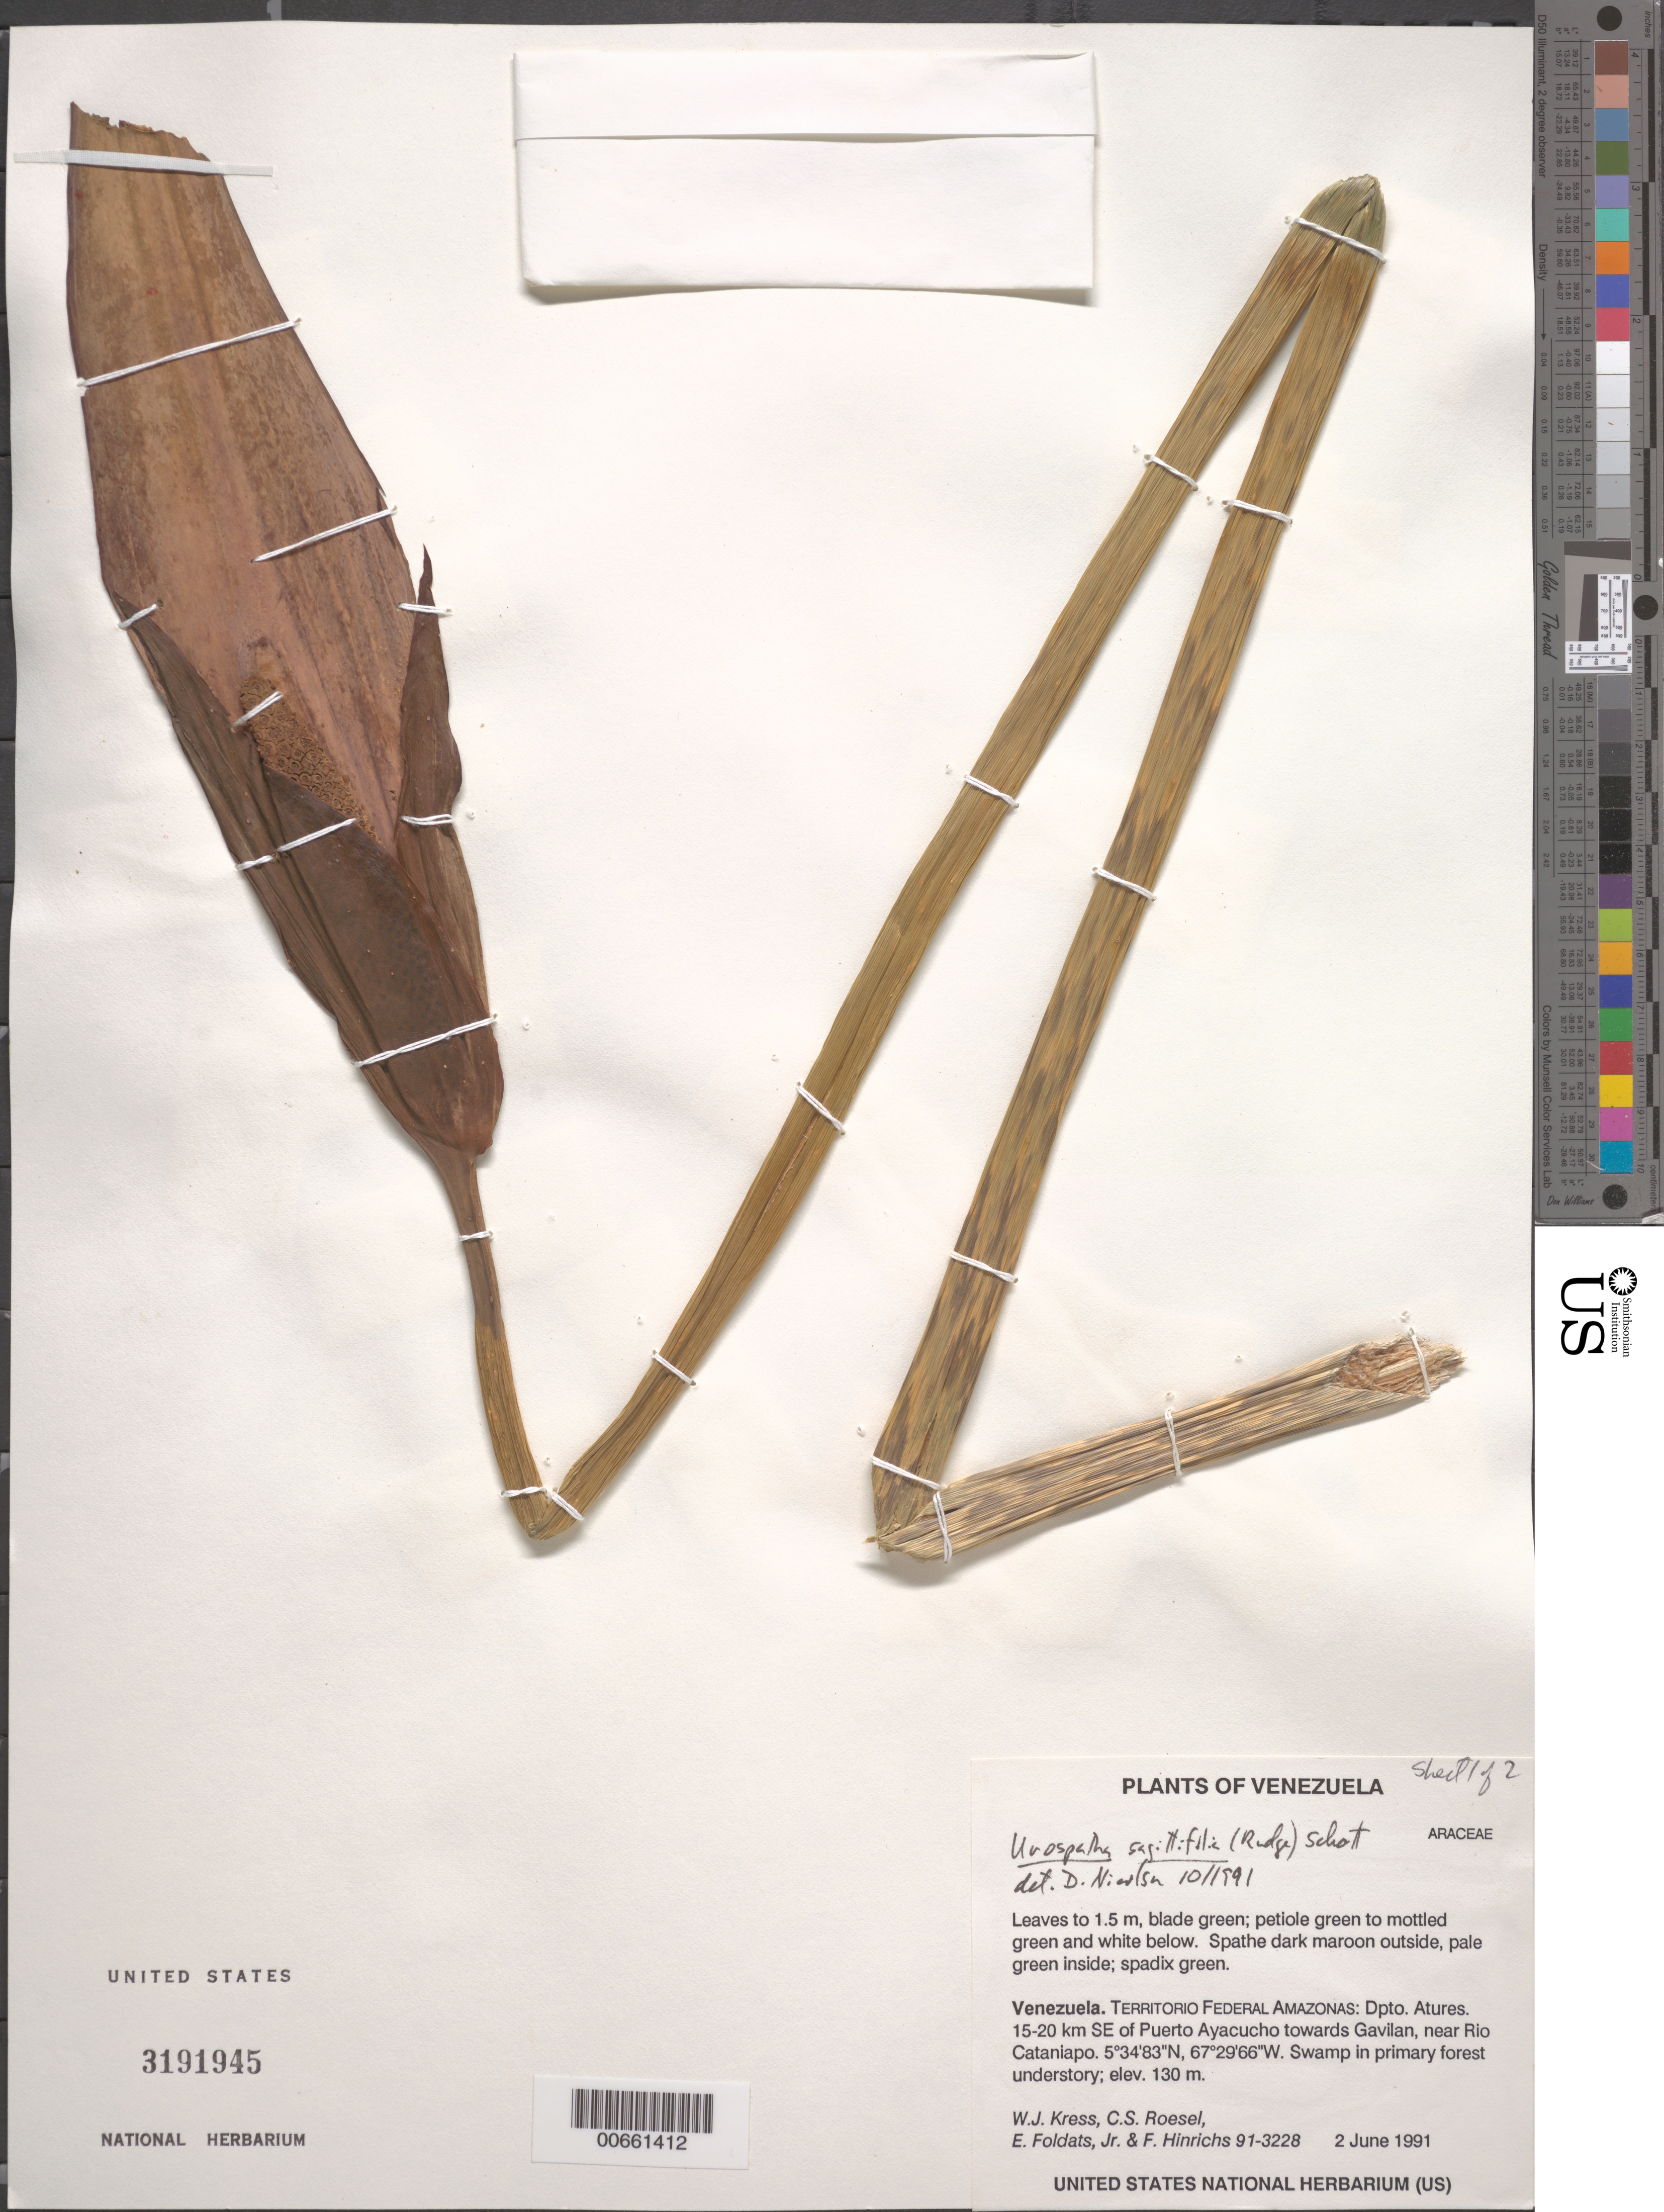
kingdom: Plantae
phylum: Tracheophyta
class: Liliopsida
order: Alismatales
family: Araceae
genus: Urospatha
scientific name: Urospatha sagittifolia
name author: (Rudge) Schott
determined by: Nicolson, Dan H.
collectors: W. J. Kress et al.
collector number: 91 3228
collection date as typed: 2-Jun-91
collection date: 1991-06-02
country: Venezuela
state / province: Amazonas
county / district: Atures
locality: Puerto Ayacucho, 15-20 km SE towards Gavilan, near Río Cataniapo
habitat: Swamp in primary forest understory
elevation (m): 130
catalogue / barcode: US 3191945